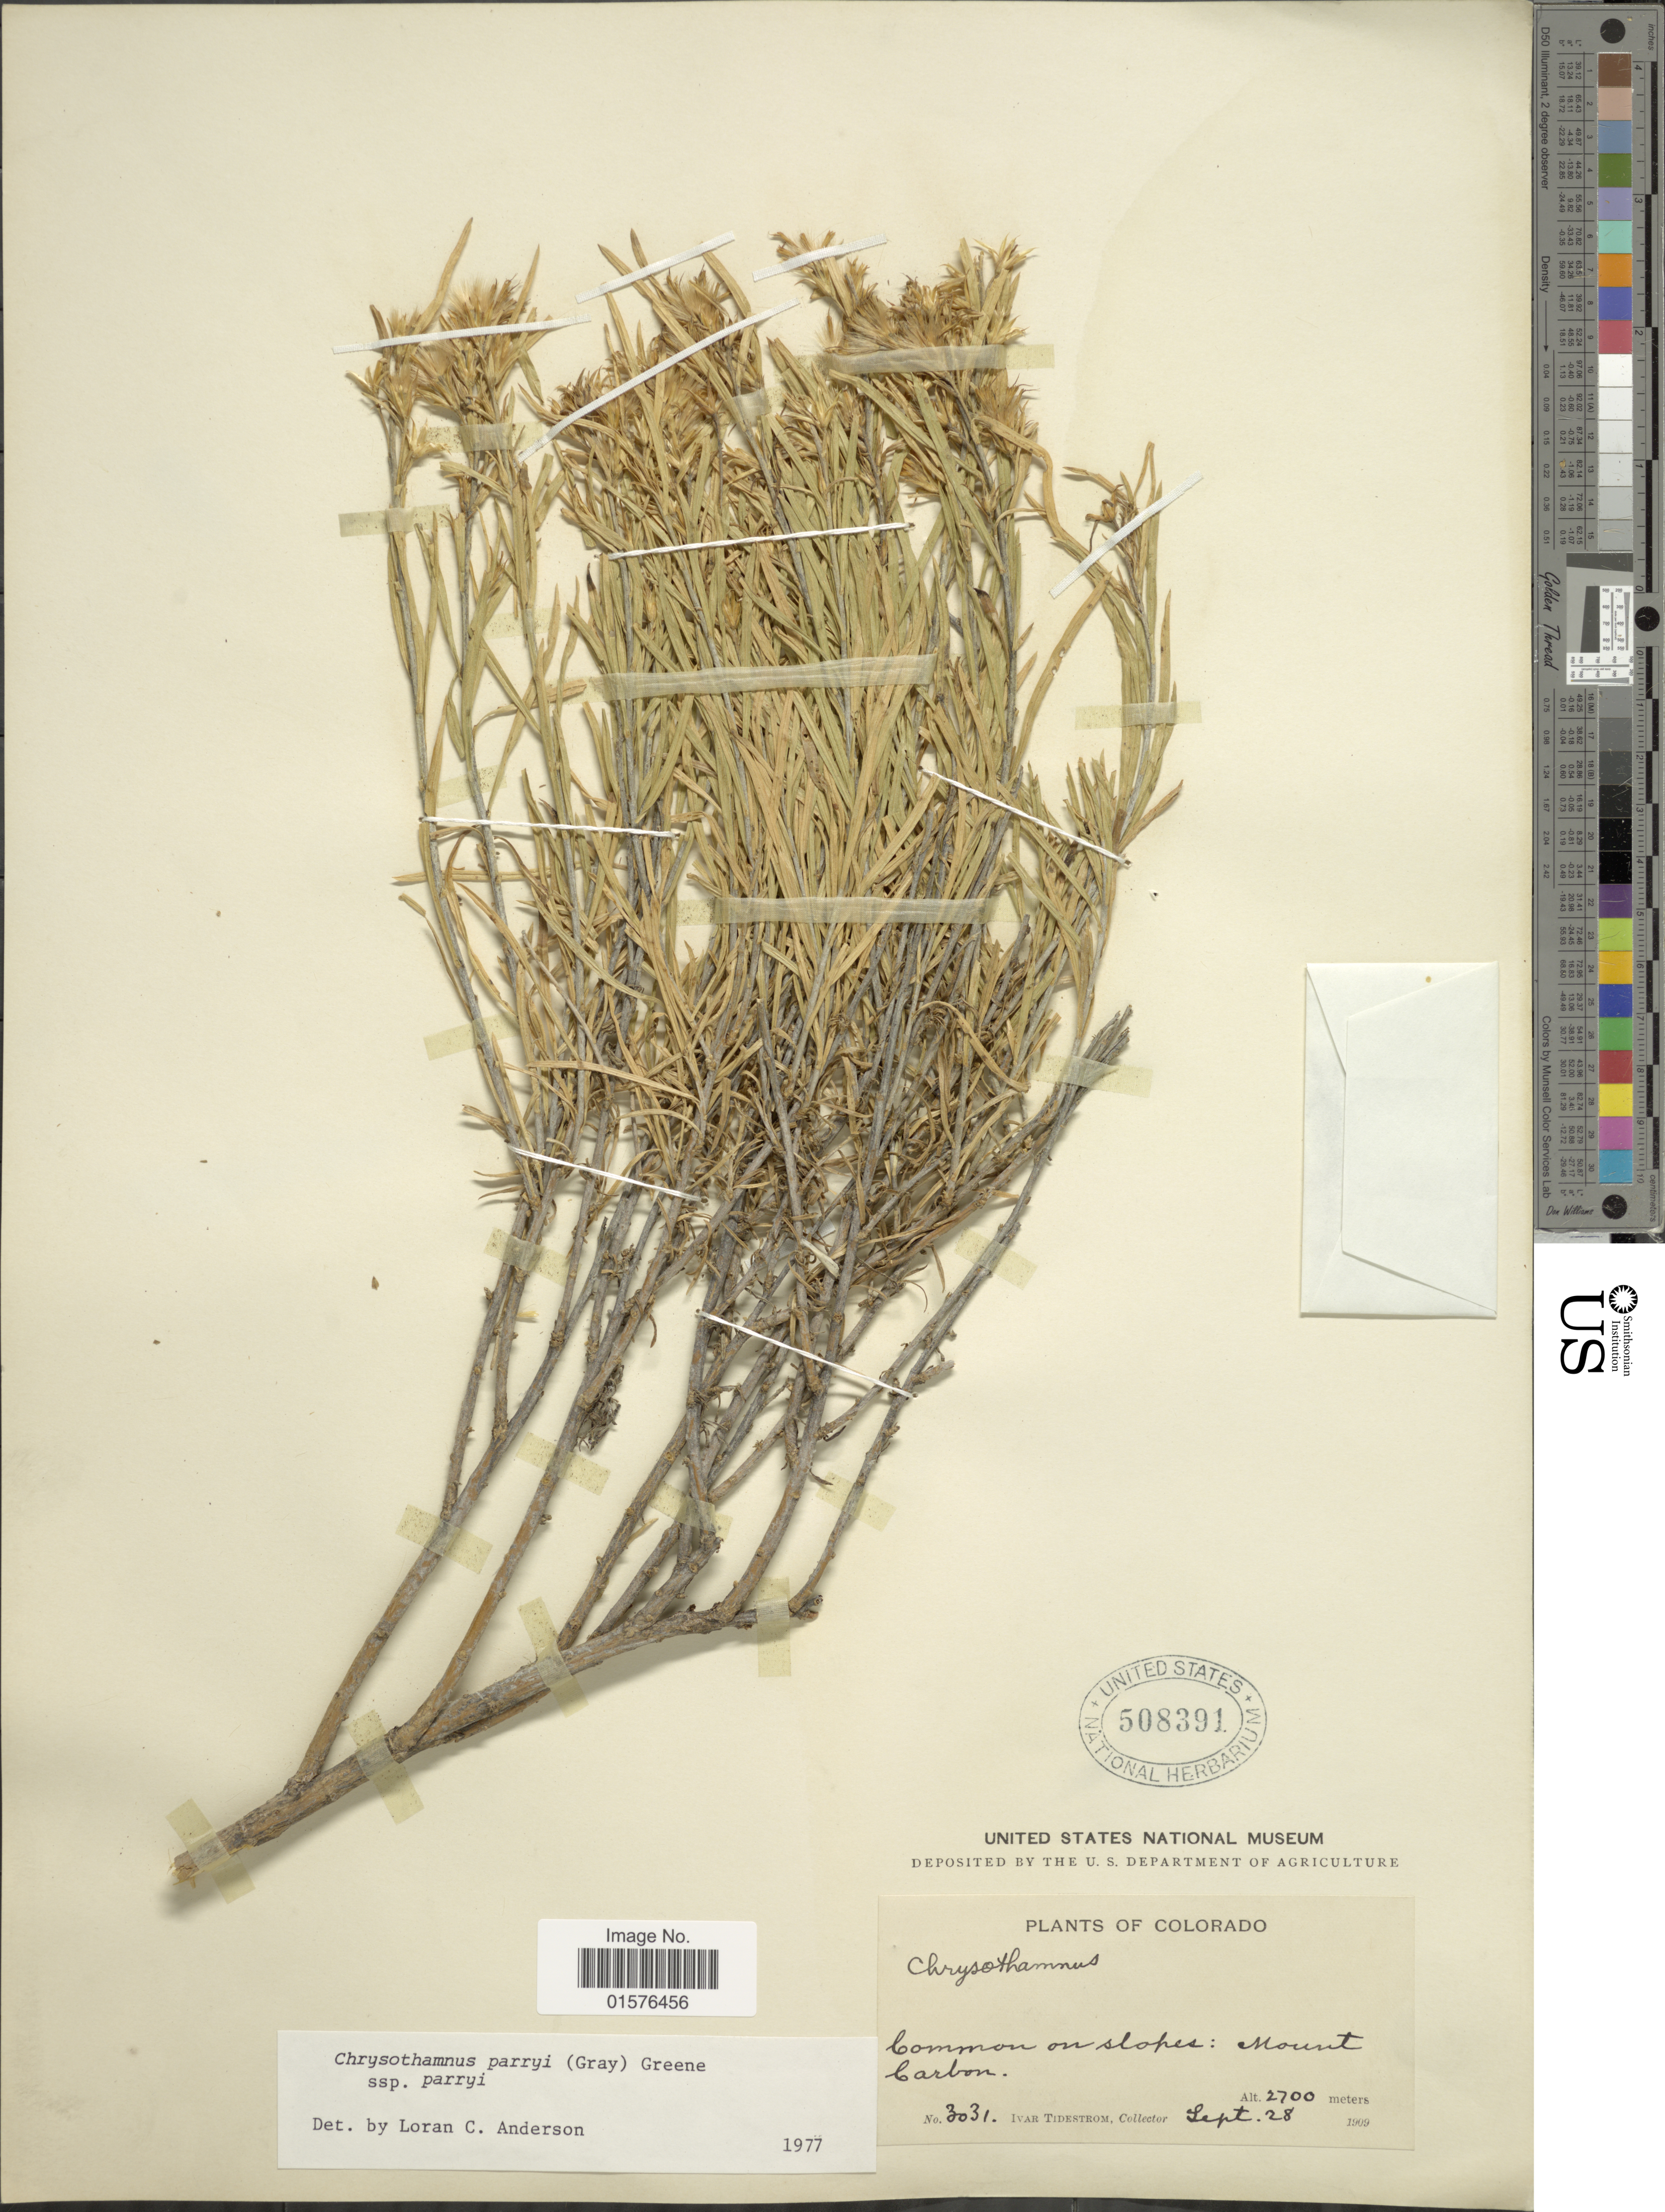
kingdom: Plantae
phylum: Tracheophyta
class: Magnoliopsida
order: Asterales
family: Asteraceae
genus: Ericameria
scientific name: Ericameria parryi var. parryi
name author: (A. Gray) G.L. Nesom & G.I. Baird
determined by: Urbatsch, Lowell E., Curator (LSU), Louisiana State University (UNITED STATES)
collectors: I. F. Tidestrom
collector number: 3031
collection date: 1909-09-28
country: United States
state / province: Colorado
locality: Mount Carbon.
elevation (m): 2700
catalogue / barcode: US 508391